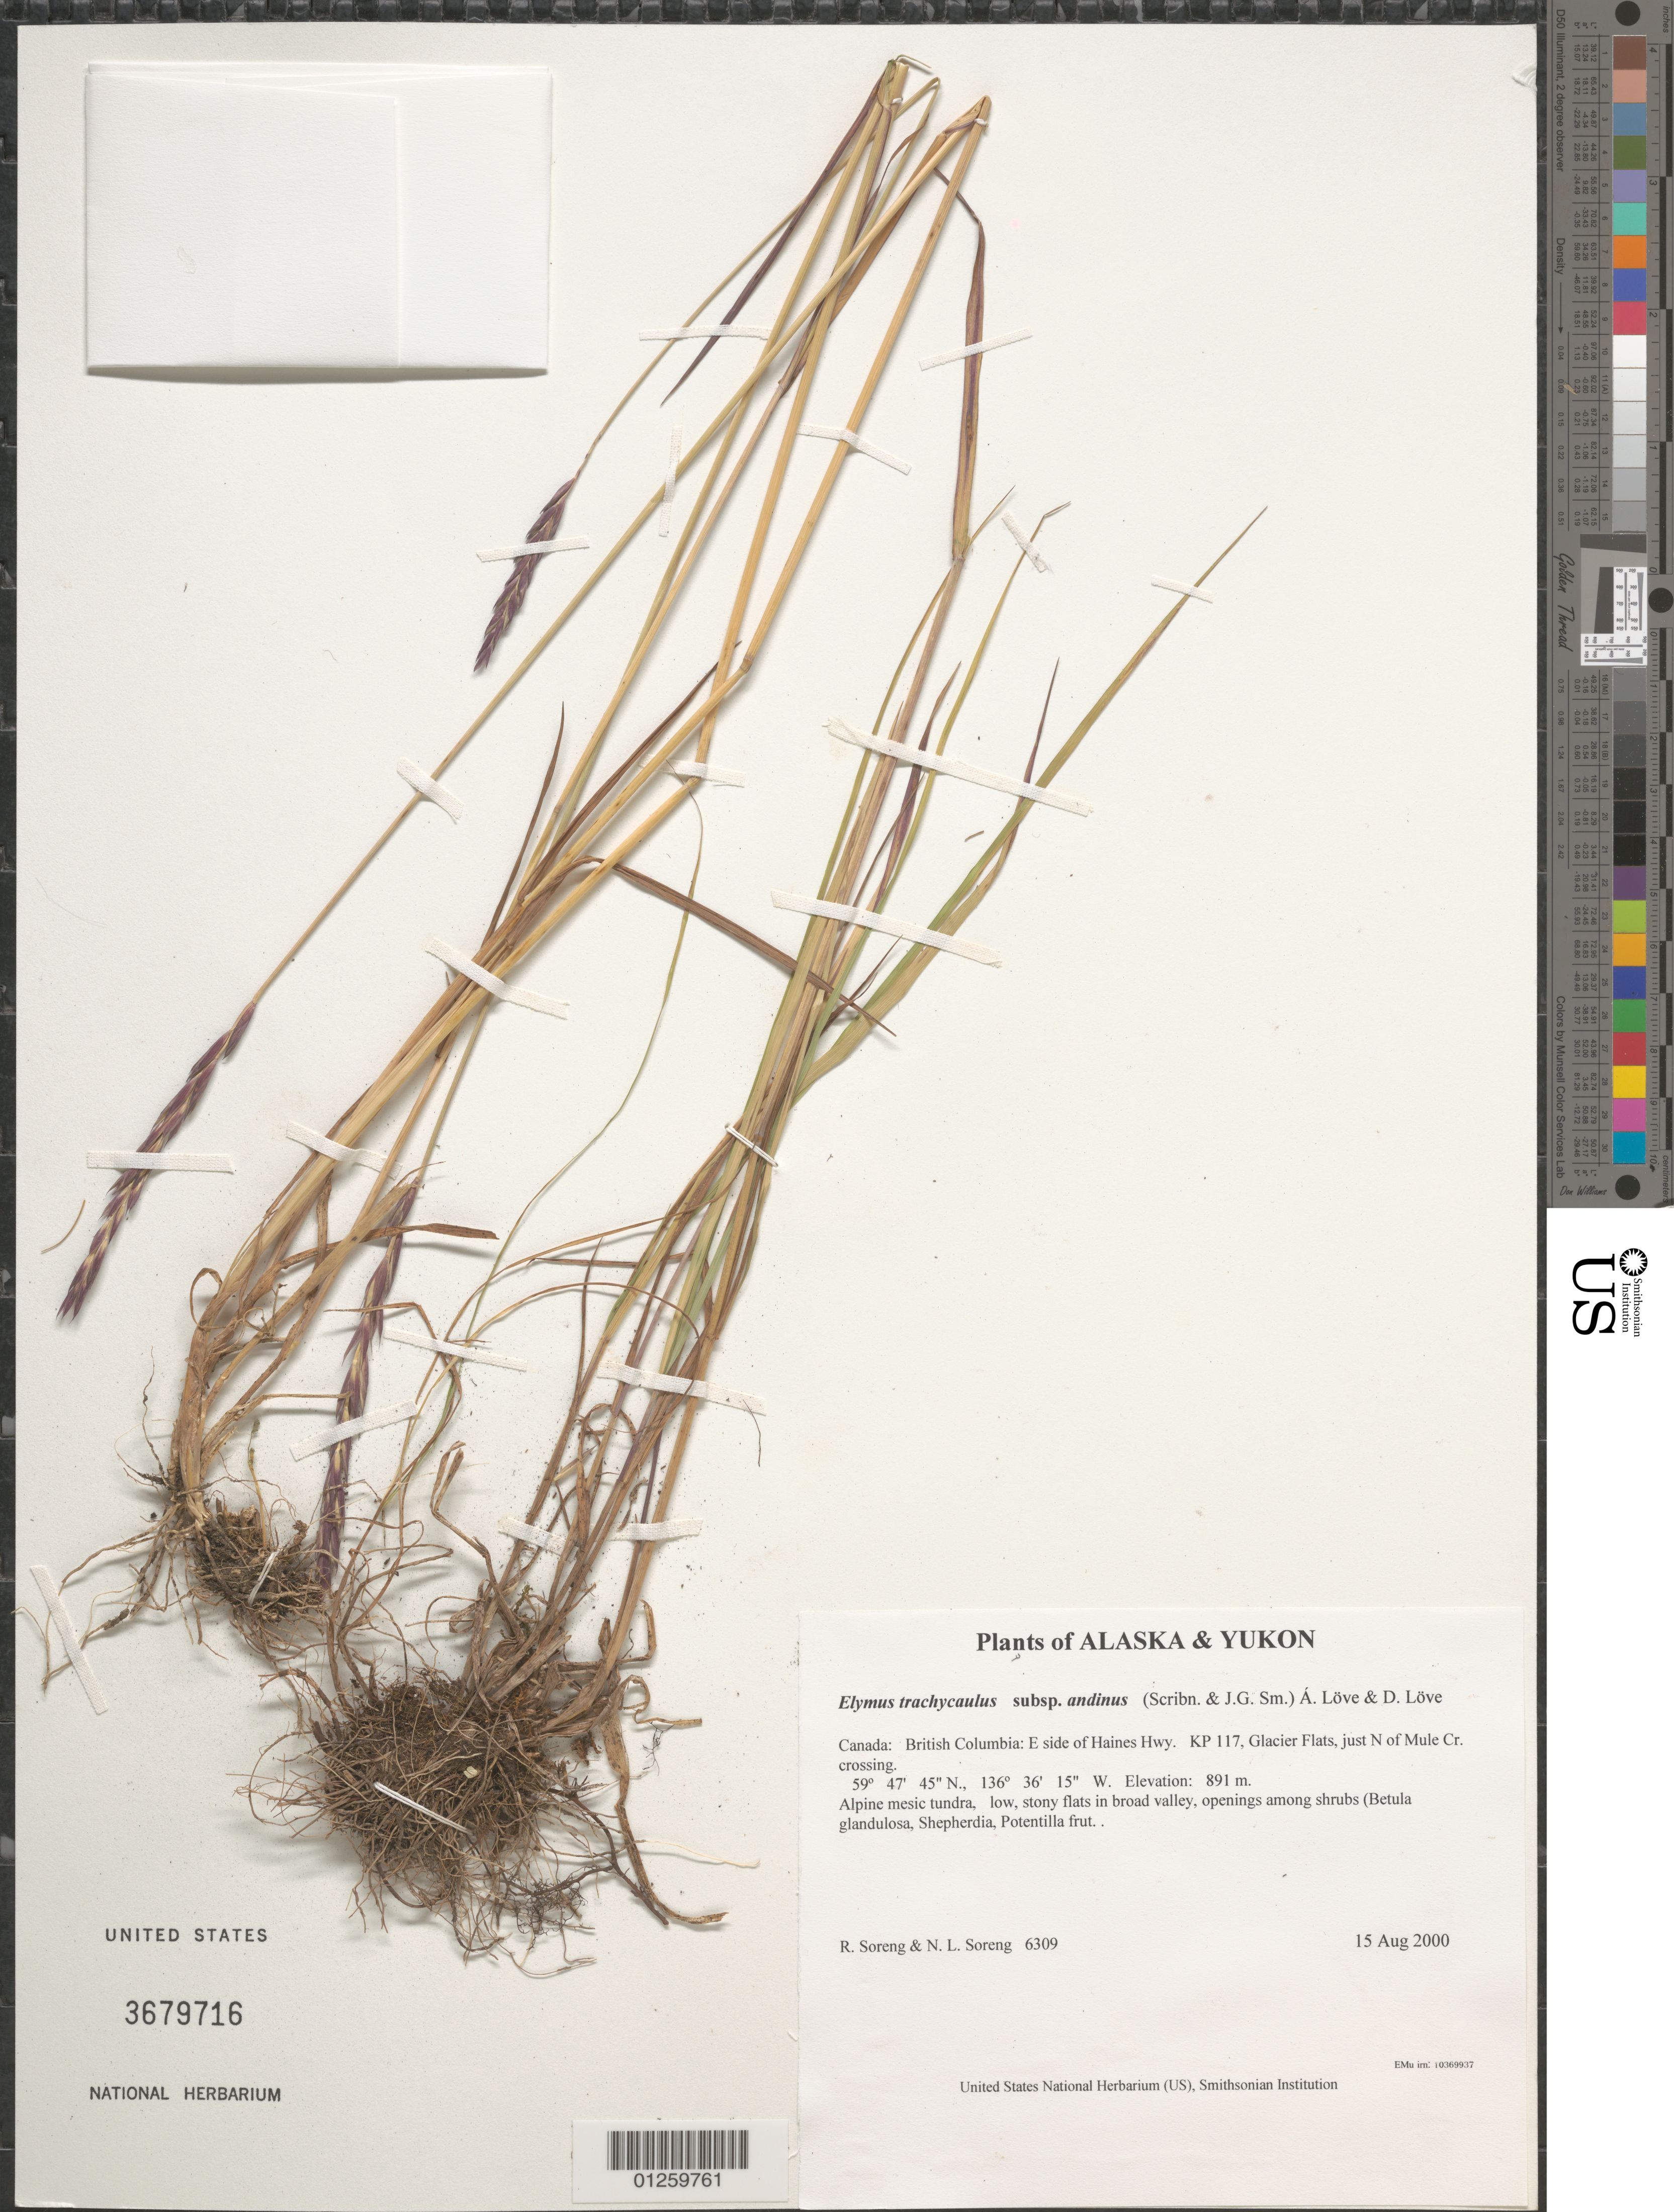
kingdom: Plantae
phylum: Tracheophyta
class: Liliopsida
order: Poales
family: Poaceae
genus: Elymus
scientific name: Elymus trachycaulus subsp. andinus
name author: (Scribn. & J.G. Sm.) Á. Löve & D. Löve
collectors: R. J. Soreng & N. L. Soreng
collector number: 6309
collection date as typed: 15 Aug 2000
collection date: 2000-08-15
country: Canada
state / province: British Columbia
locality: E side of Haines Hwy. KP 117, Glacier Flats, just N of Mule Cr. crossing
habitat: Alpine mesic tundra, low, stony flats in broad valley, openings among shrubs (Betula glandulosa, Shepherdia, Potentilla frut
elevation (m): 891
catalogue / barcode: US 3679716